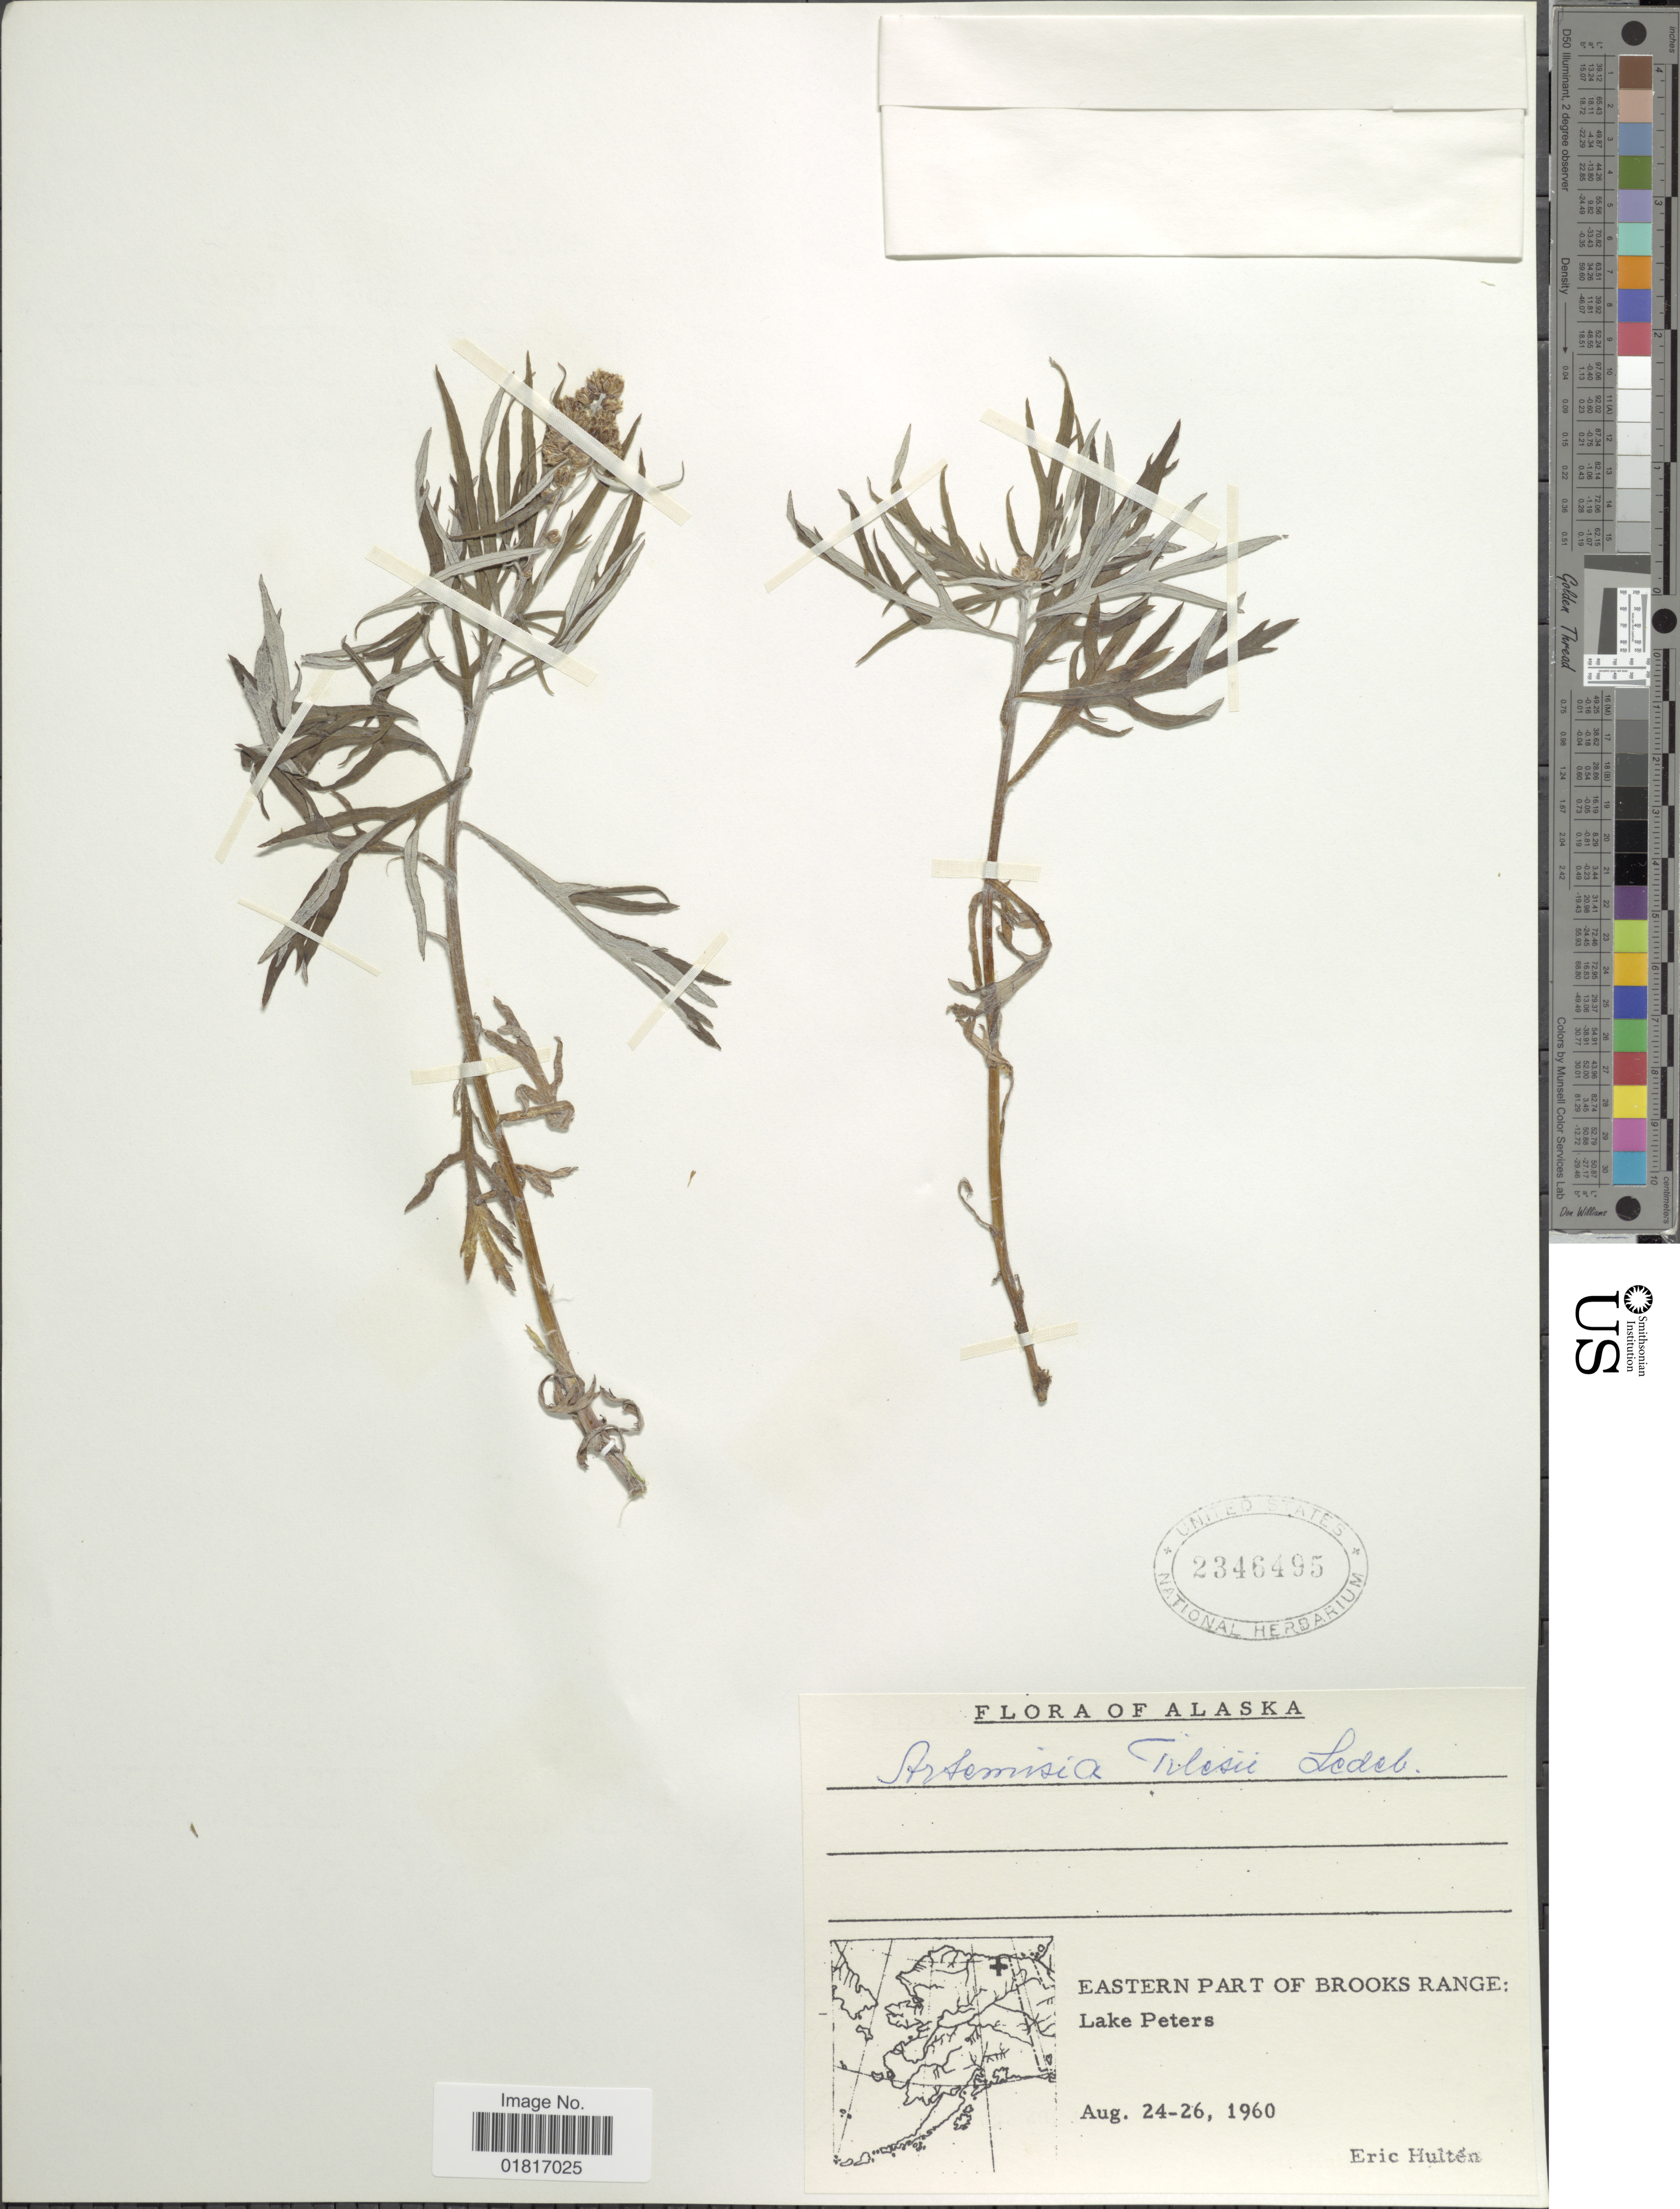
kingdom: Plantae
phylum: Tracheophyta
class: Magnoliopsida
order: Asterales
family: Asteraceae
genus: Artemisia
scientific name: Artemisia tilesii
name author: Ledeb.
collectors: E. G. Hultén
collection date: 1960-08-24/1960-08-26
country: United States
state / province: Alaska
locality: Eastern Part of Brooks Range: Lake Peters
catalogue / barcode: US 2346495